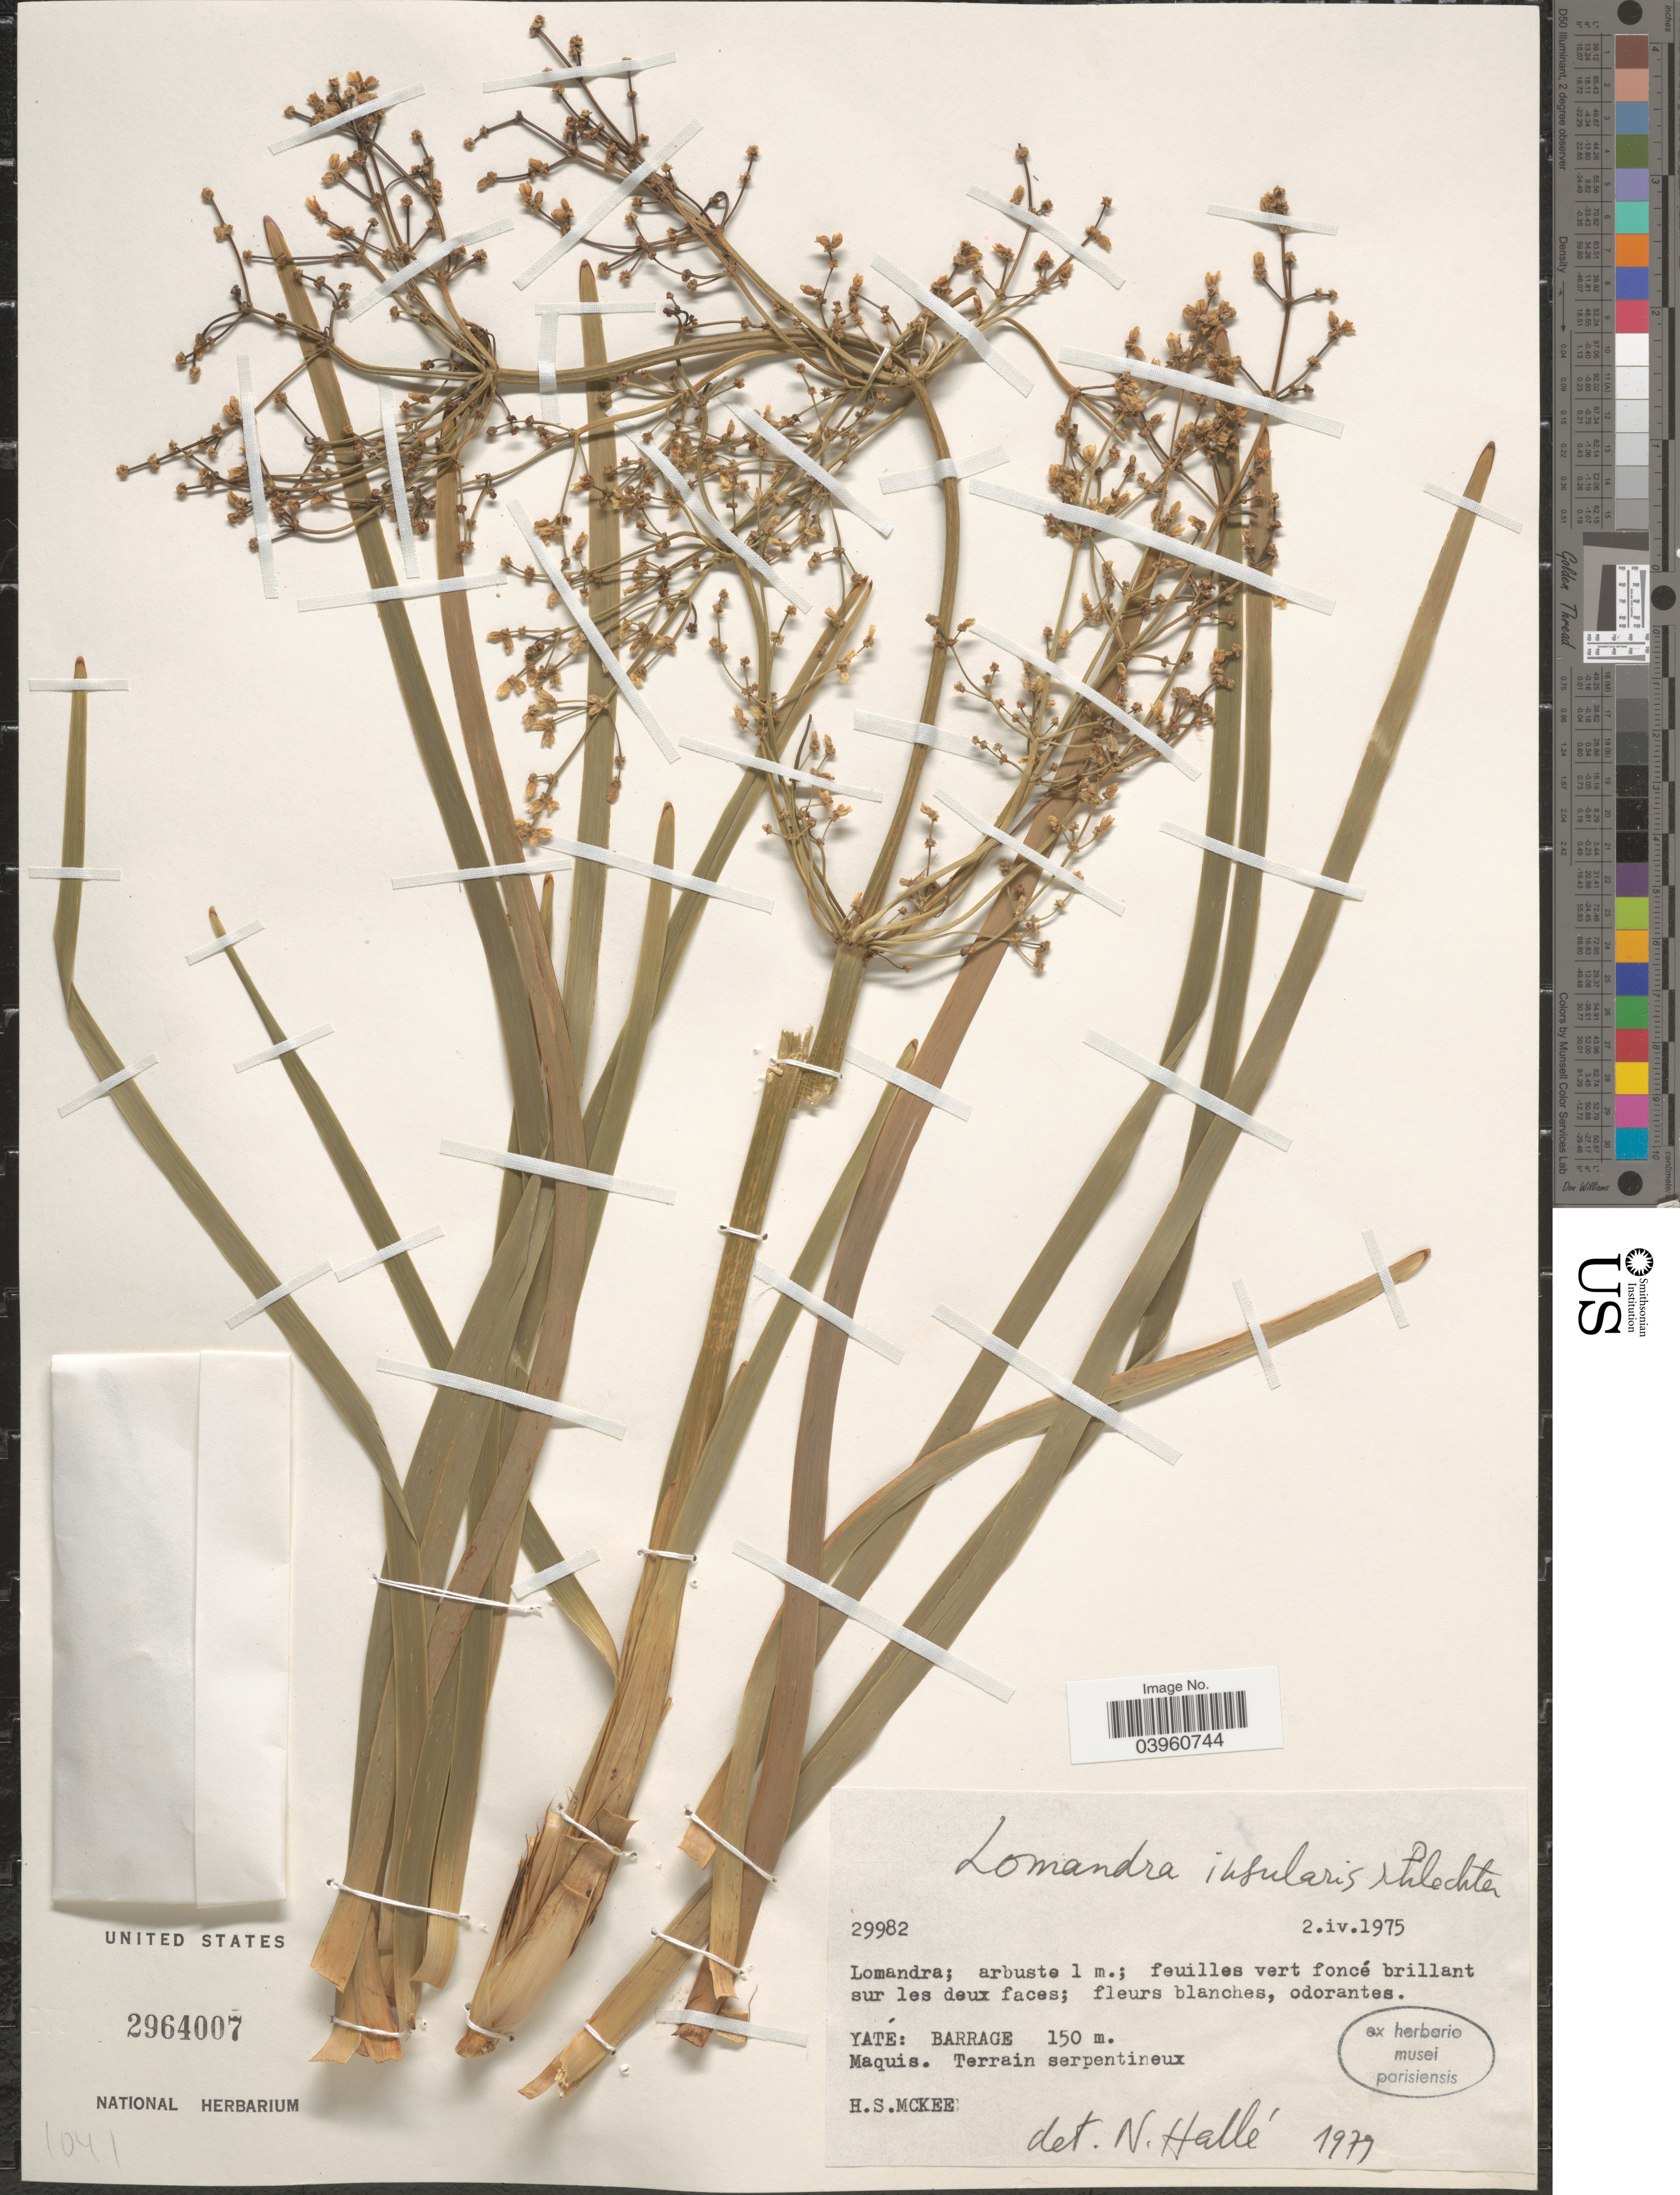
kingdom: Plantae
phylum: Tracheophyta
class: Liliopsida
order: Asparagales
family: Asparagaceae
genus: Lomandra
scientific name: Lomandra insularis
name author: Schltr.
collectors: H. S. McKee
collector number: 29982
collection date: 1975-04-02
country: New Caledonia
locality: Yaté: Barrage.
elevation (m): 150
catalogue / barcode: US 2964007